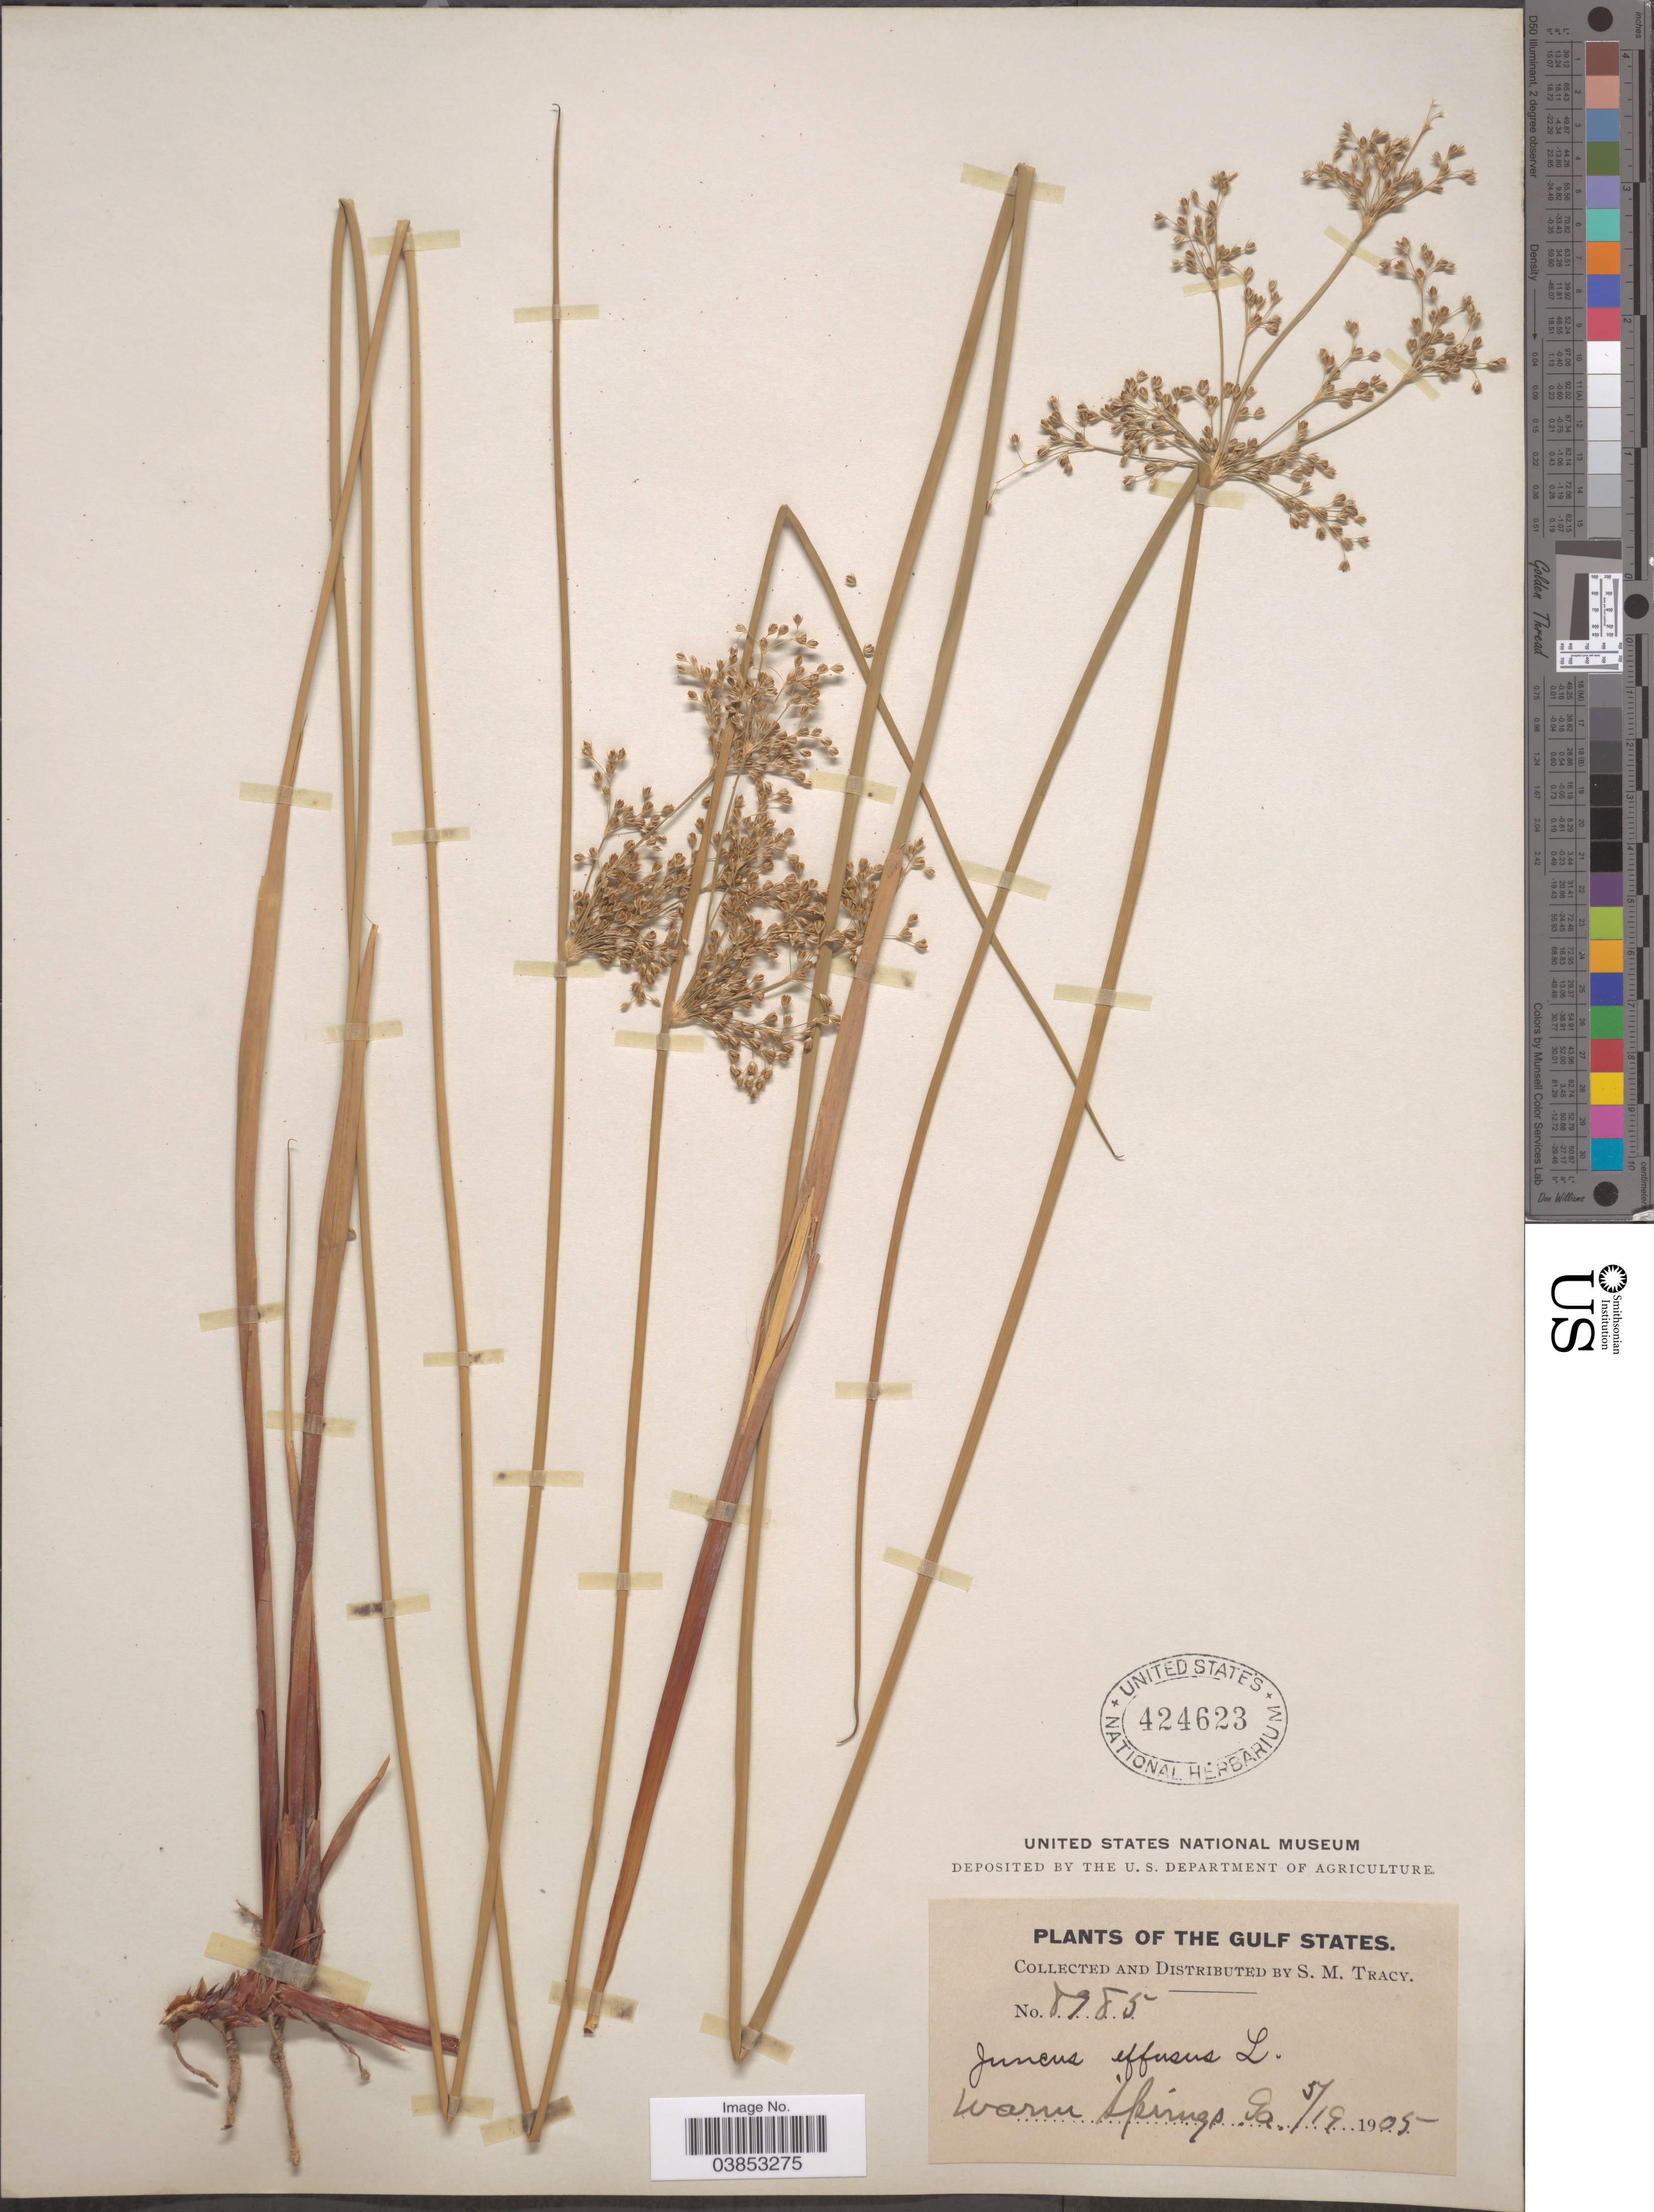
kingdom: Plantae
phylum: Tracheophyta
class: Liliopsida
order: Poales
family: Juncaceae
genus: Juncus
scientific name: Juncus effusus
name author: L.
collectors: S. M. Tracy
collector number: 8985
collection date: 1905-05-19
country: United States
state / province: Georgia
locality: Gulf States. Warm Springs.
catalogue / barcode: US 424623